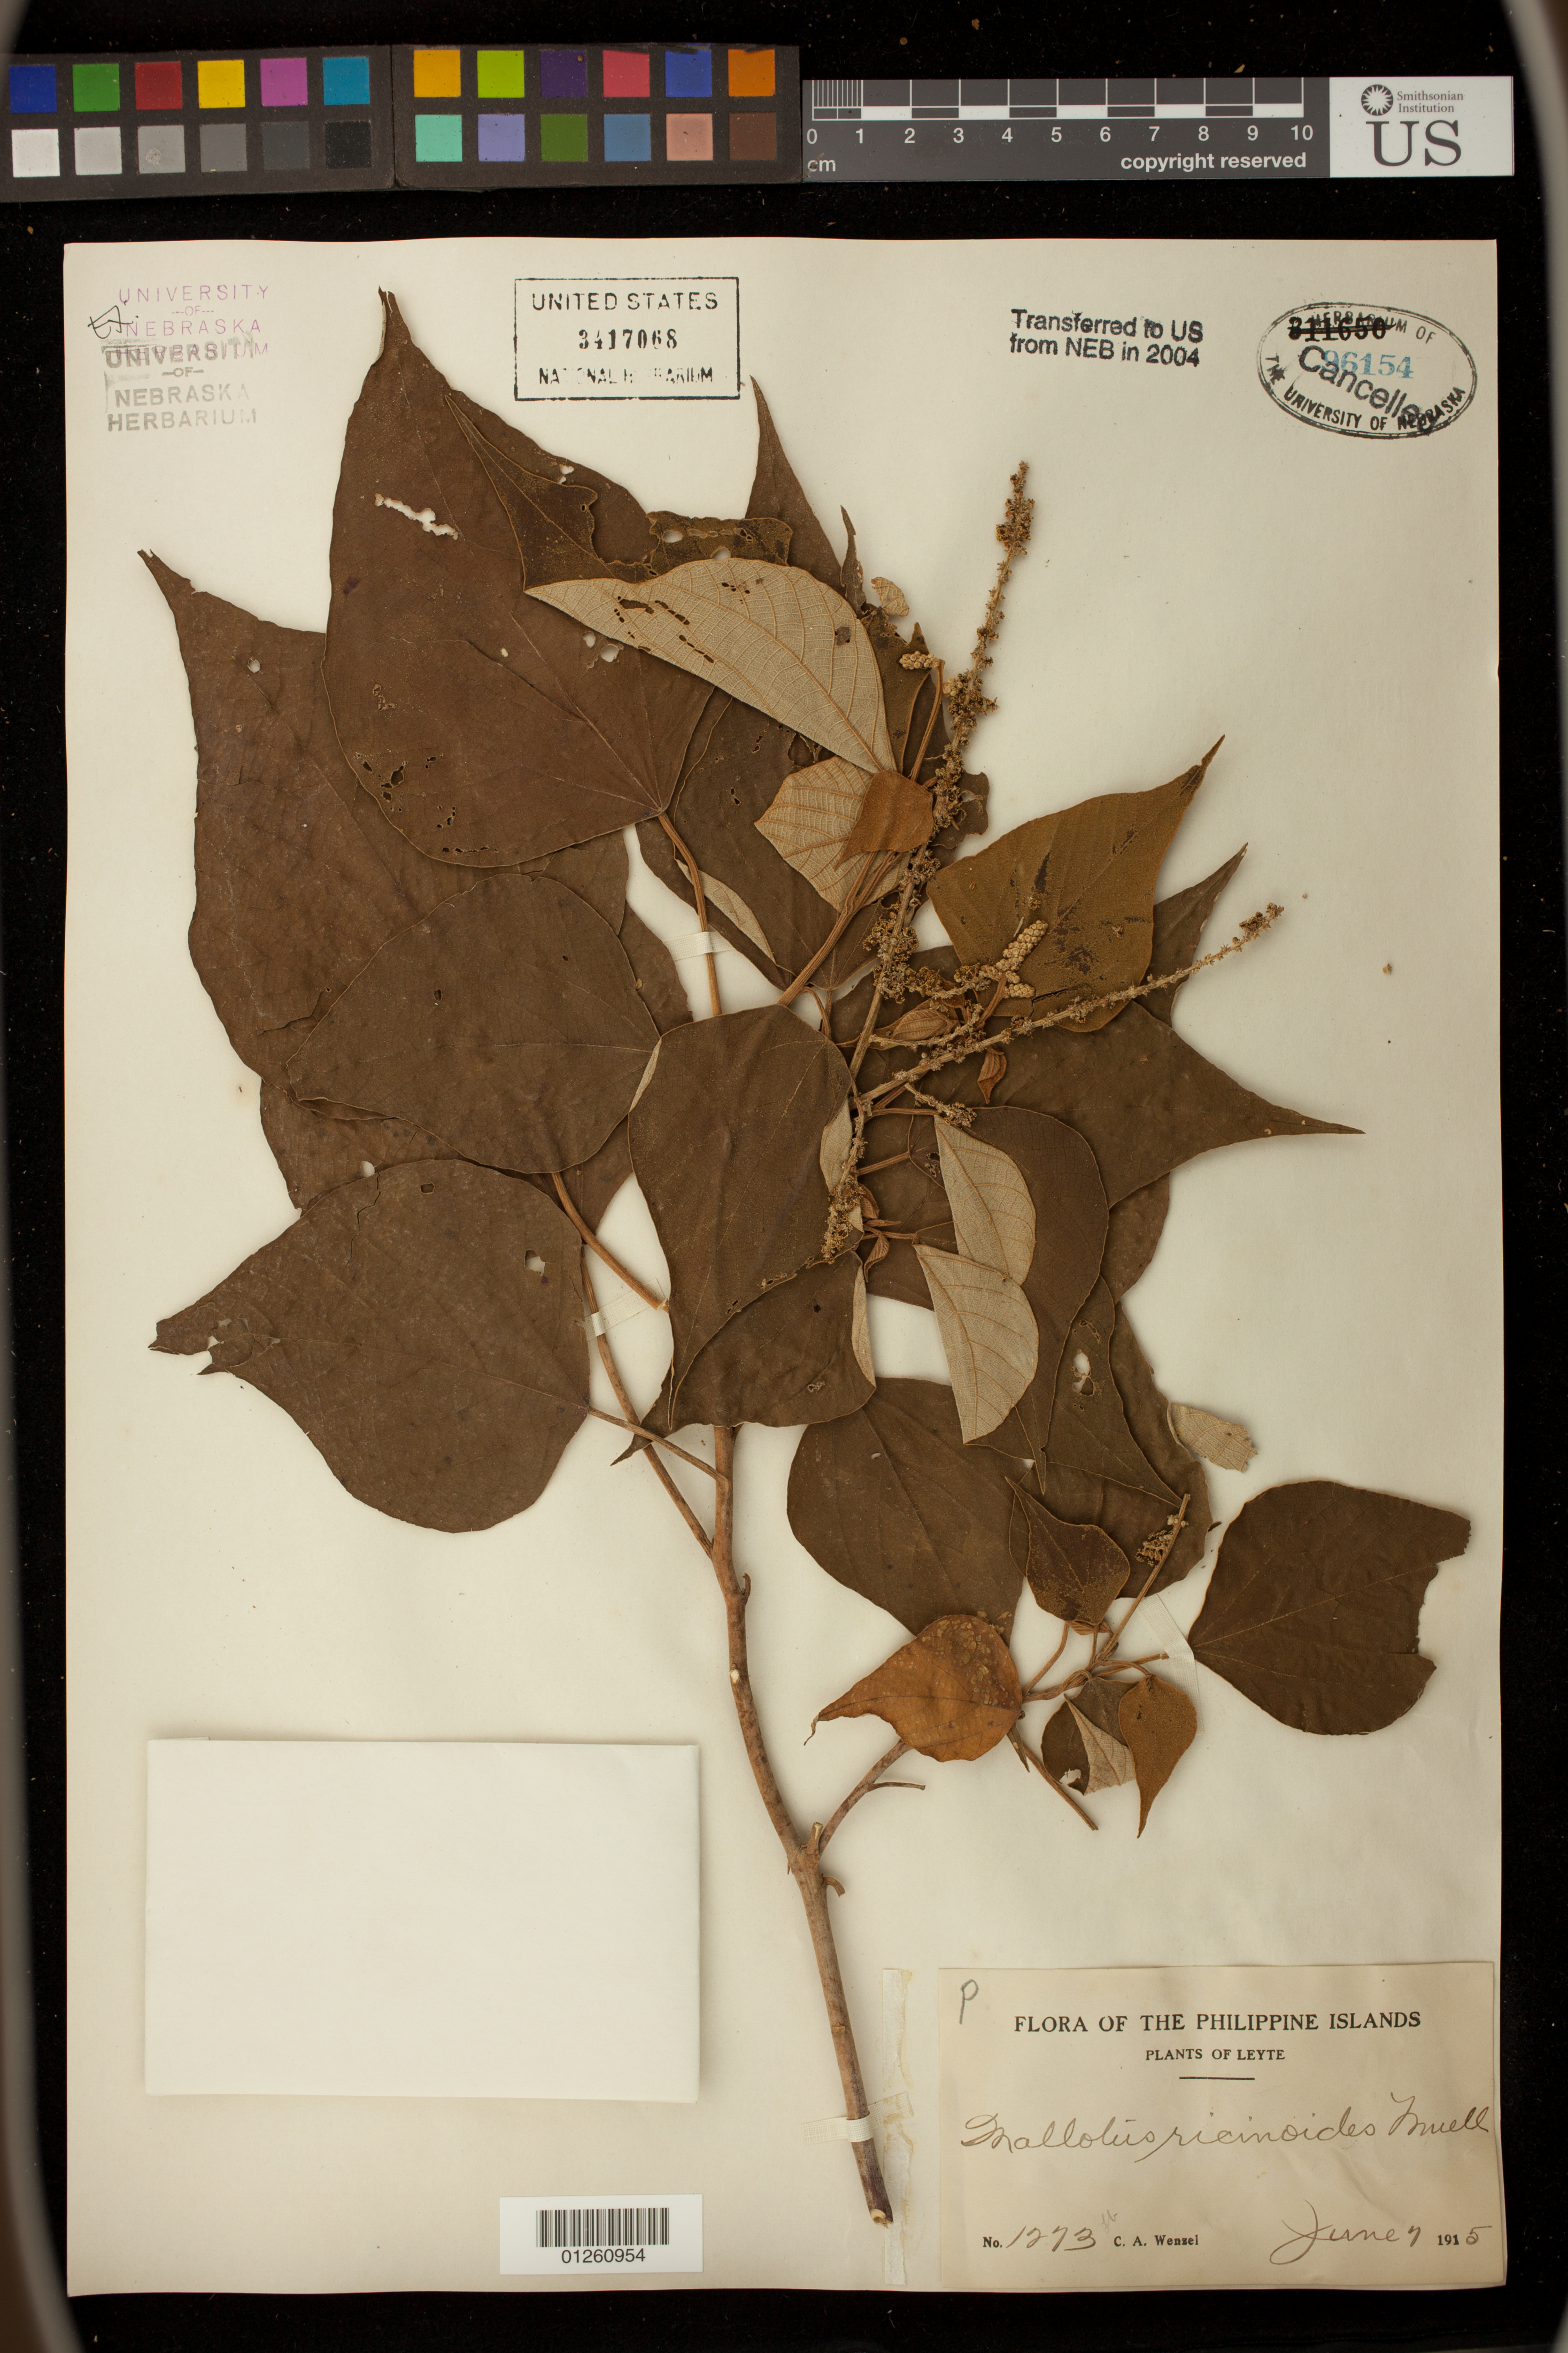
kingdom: Plantae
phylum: Tracheophyta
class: Magnoliopsida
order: Malpighiales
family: Euphorbiaceae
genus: Mallotus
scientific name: Mallotus ricinoides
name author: (Pers.) Müll. Arg.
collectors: C. Wenzel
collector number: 1273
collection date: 1915-06-07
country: Philippines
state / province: Eastern Visayas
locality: Leyte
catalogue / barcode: US 3417068